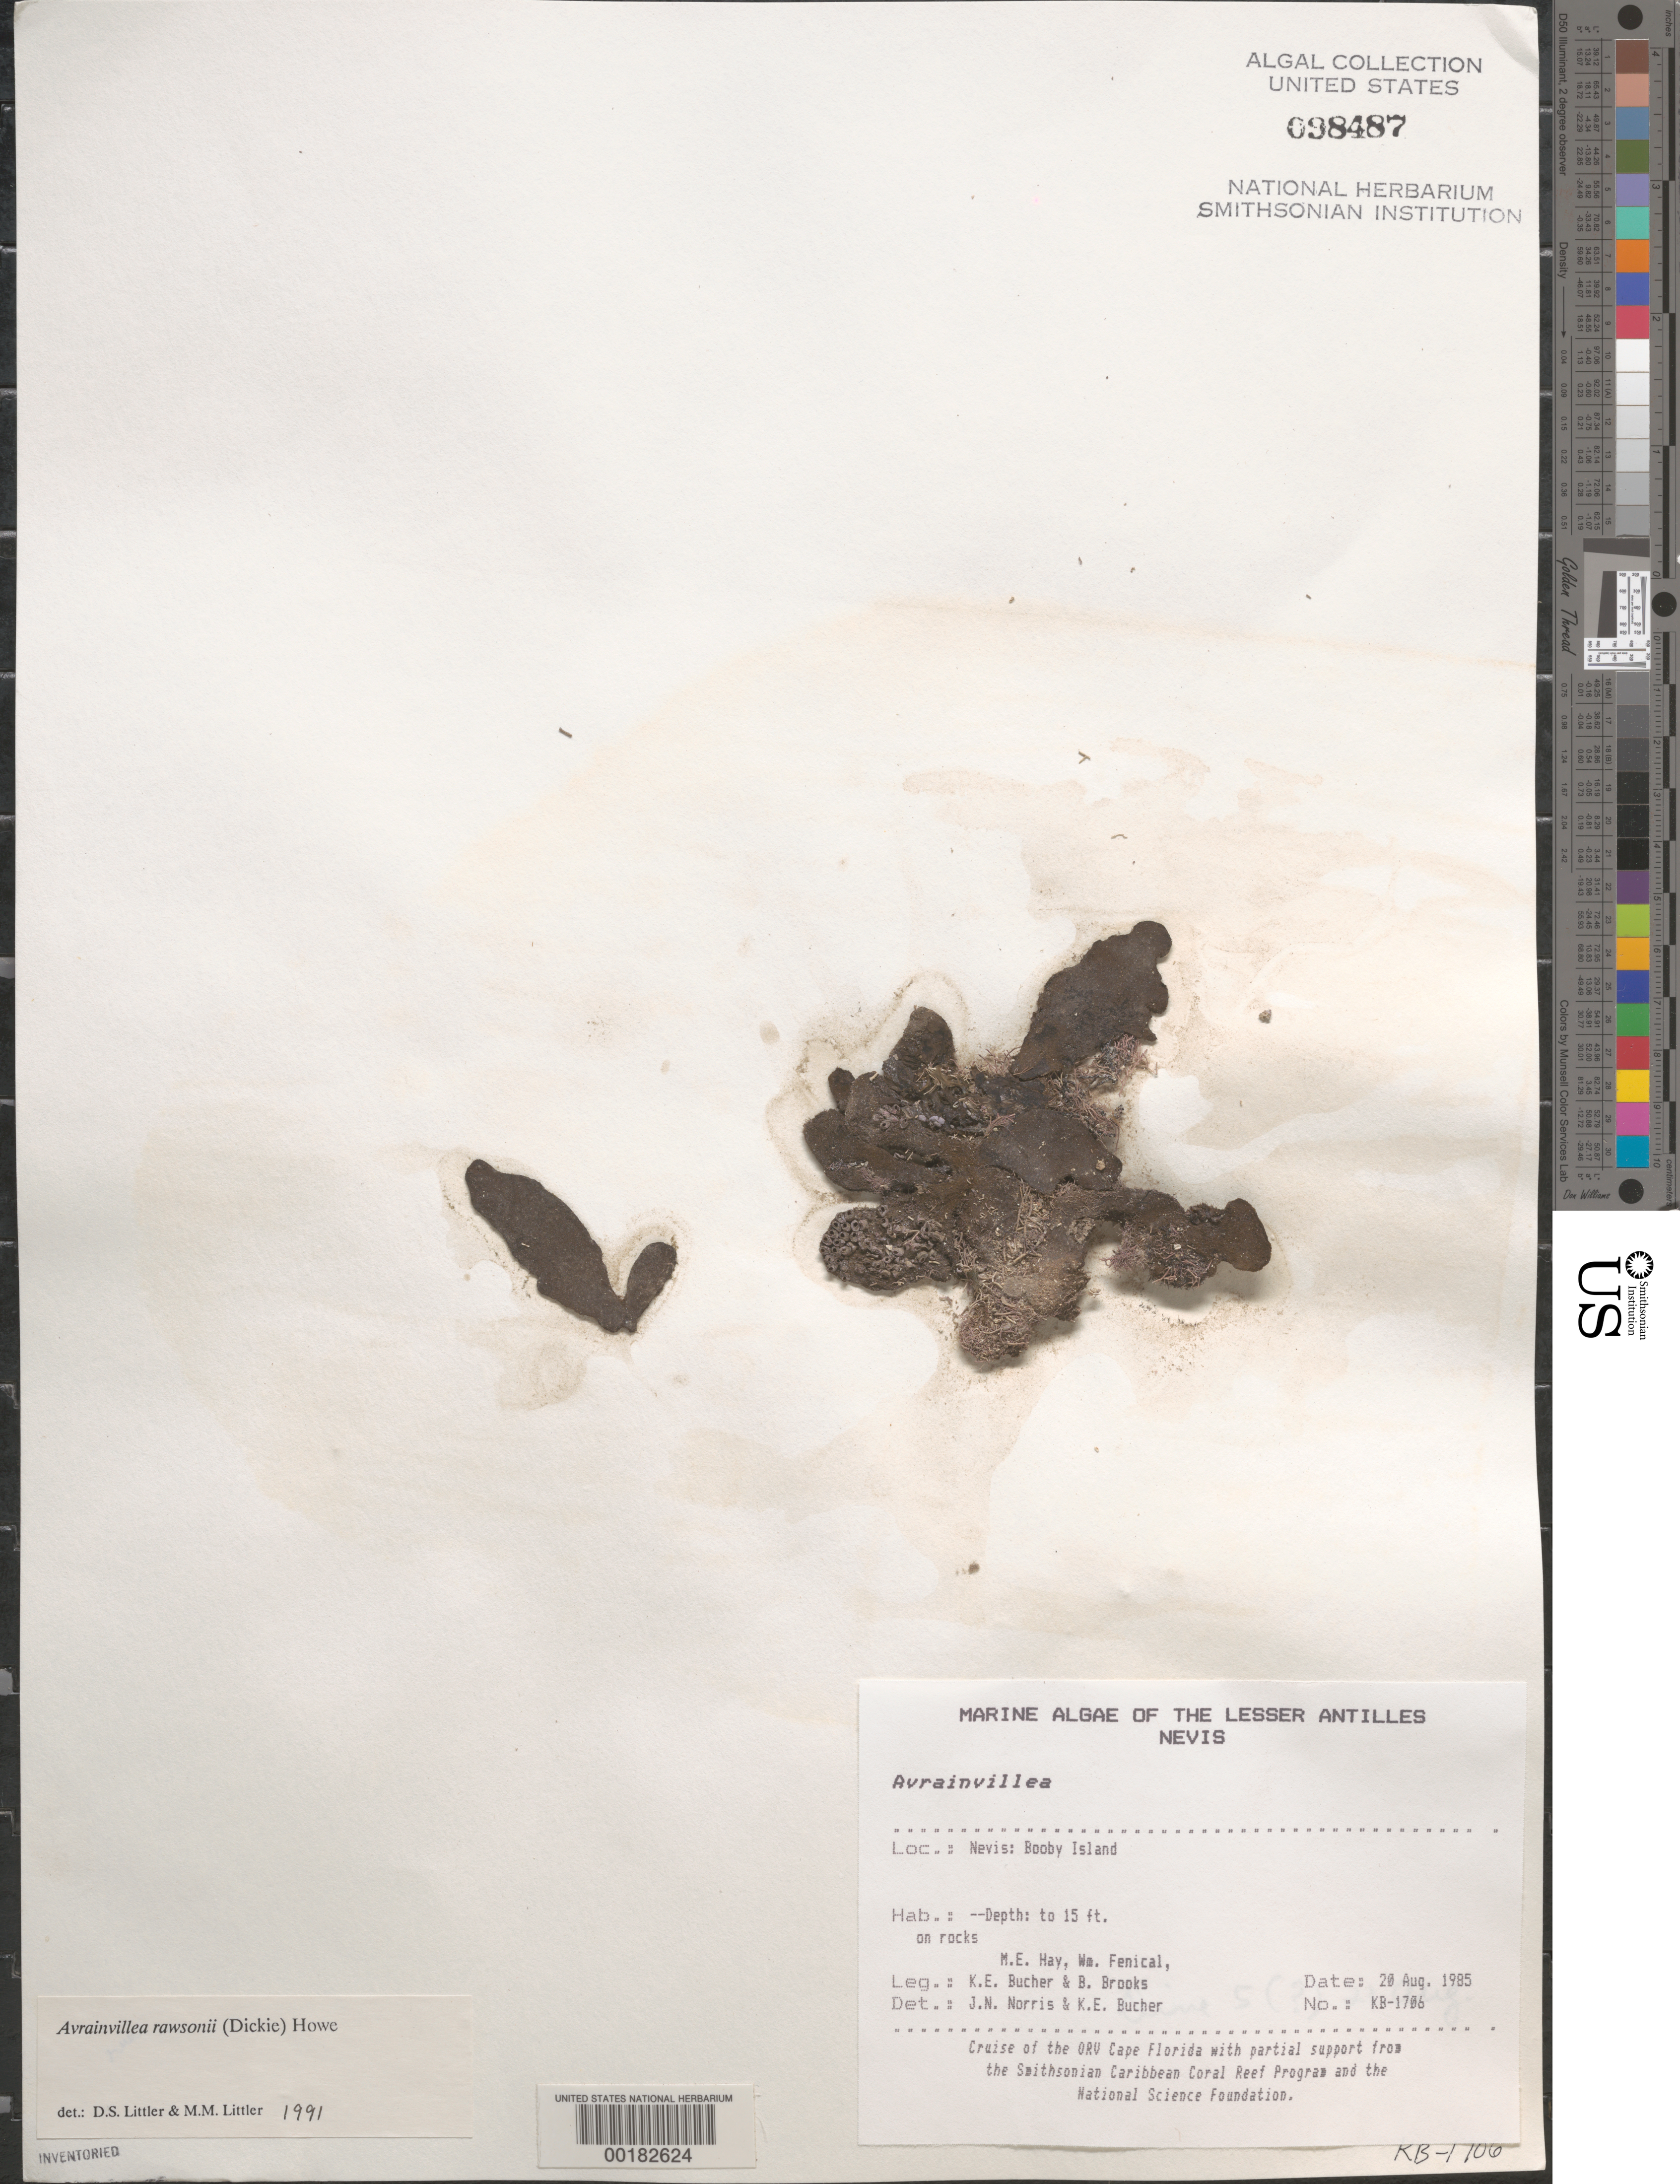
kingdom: Plantae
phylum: Chlorophyta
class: Ulvophyceae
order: Bryopsidales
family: Dichotomosiphonaceae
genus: Avrainvillea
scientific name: Avrainvillea rawsonii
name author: (Dickie) M. Howe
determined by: Littler, D. S.; Littler, M. M.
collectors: K. E. Bucher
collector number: Kb-1706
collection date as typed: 20 Aug 1985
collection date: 1985-08-20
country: St. Christopher-Nevis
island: Nevis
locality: Booby Island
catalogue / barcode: US 98487